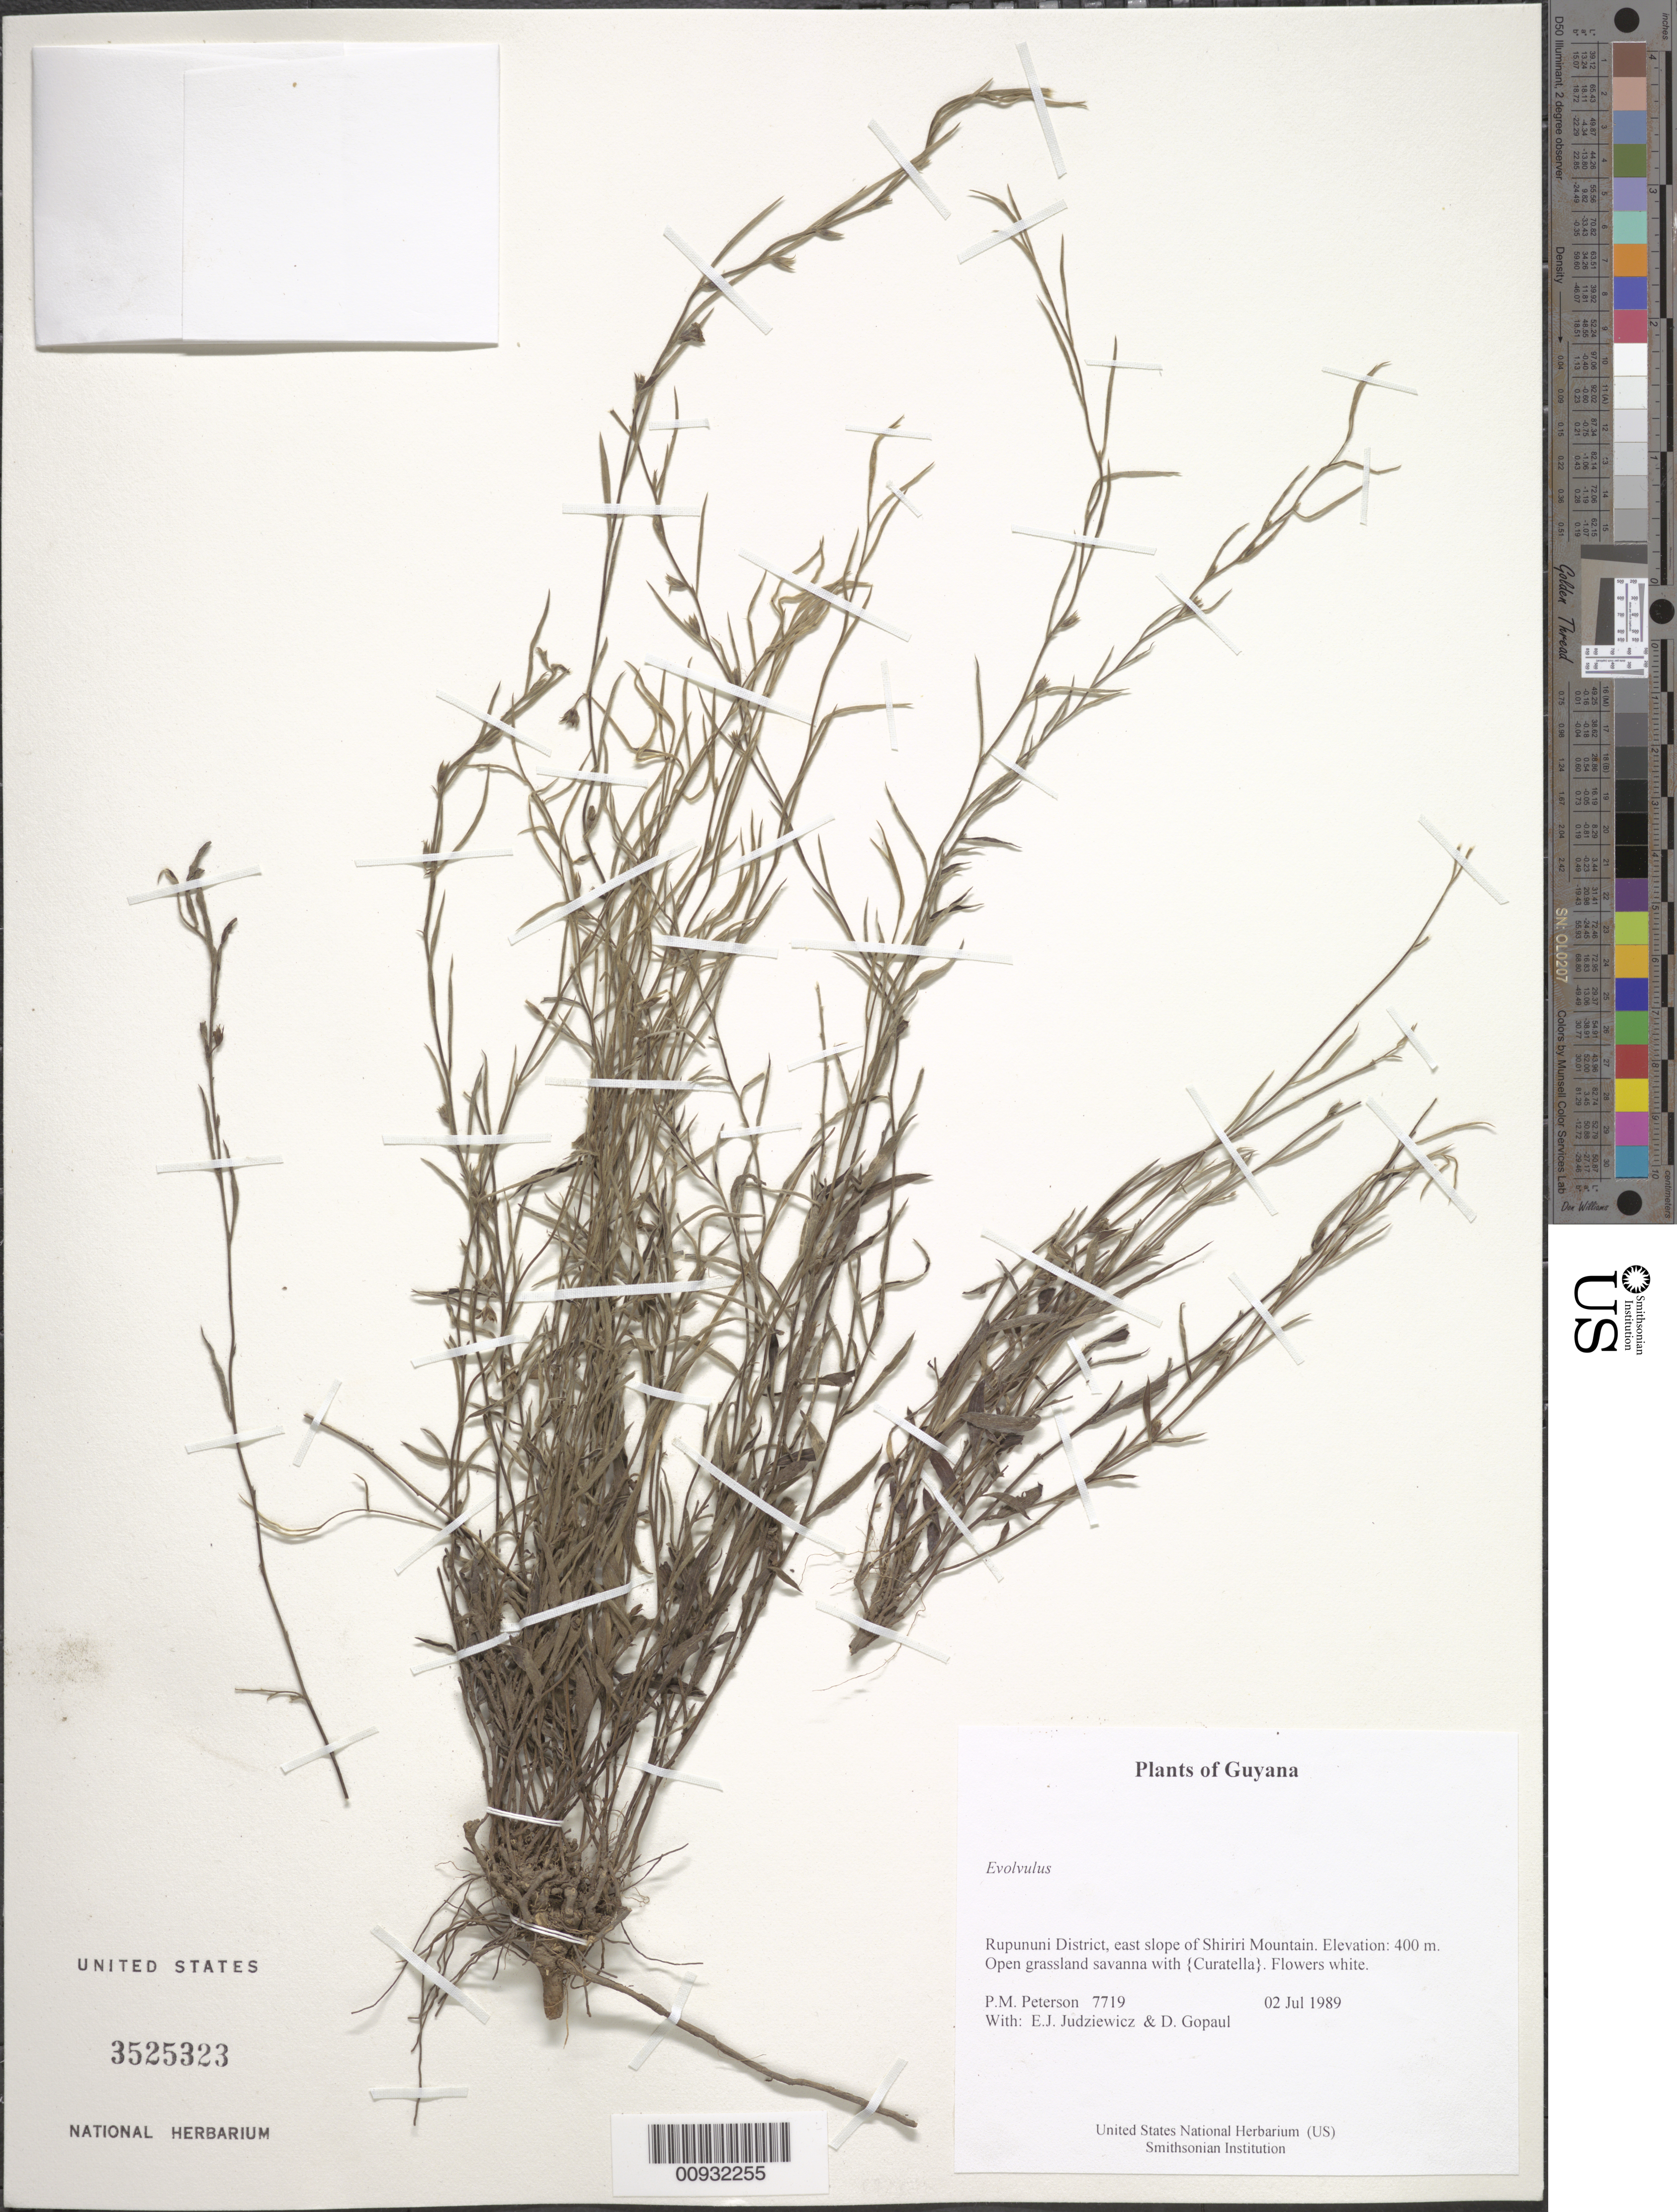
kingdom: Plantae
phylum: Tracheophyta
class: Magnoliopsida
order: Solanales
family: Convolvulaceae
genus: Evolvulus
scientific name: Evolvulus sp.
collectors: P. M. Peterson & D. Gopaul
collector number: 07719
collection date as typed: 02 Jul 1989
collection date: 1989-07-02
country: Guyana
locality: Rupununi District, east slope of Shiriri Mountain.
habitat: Open grassland savanna with {Curatella}.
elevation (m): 400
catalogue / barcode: US 3525323